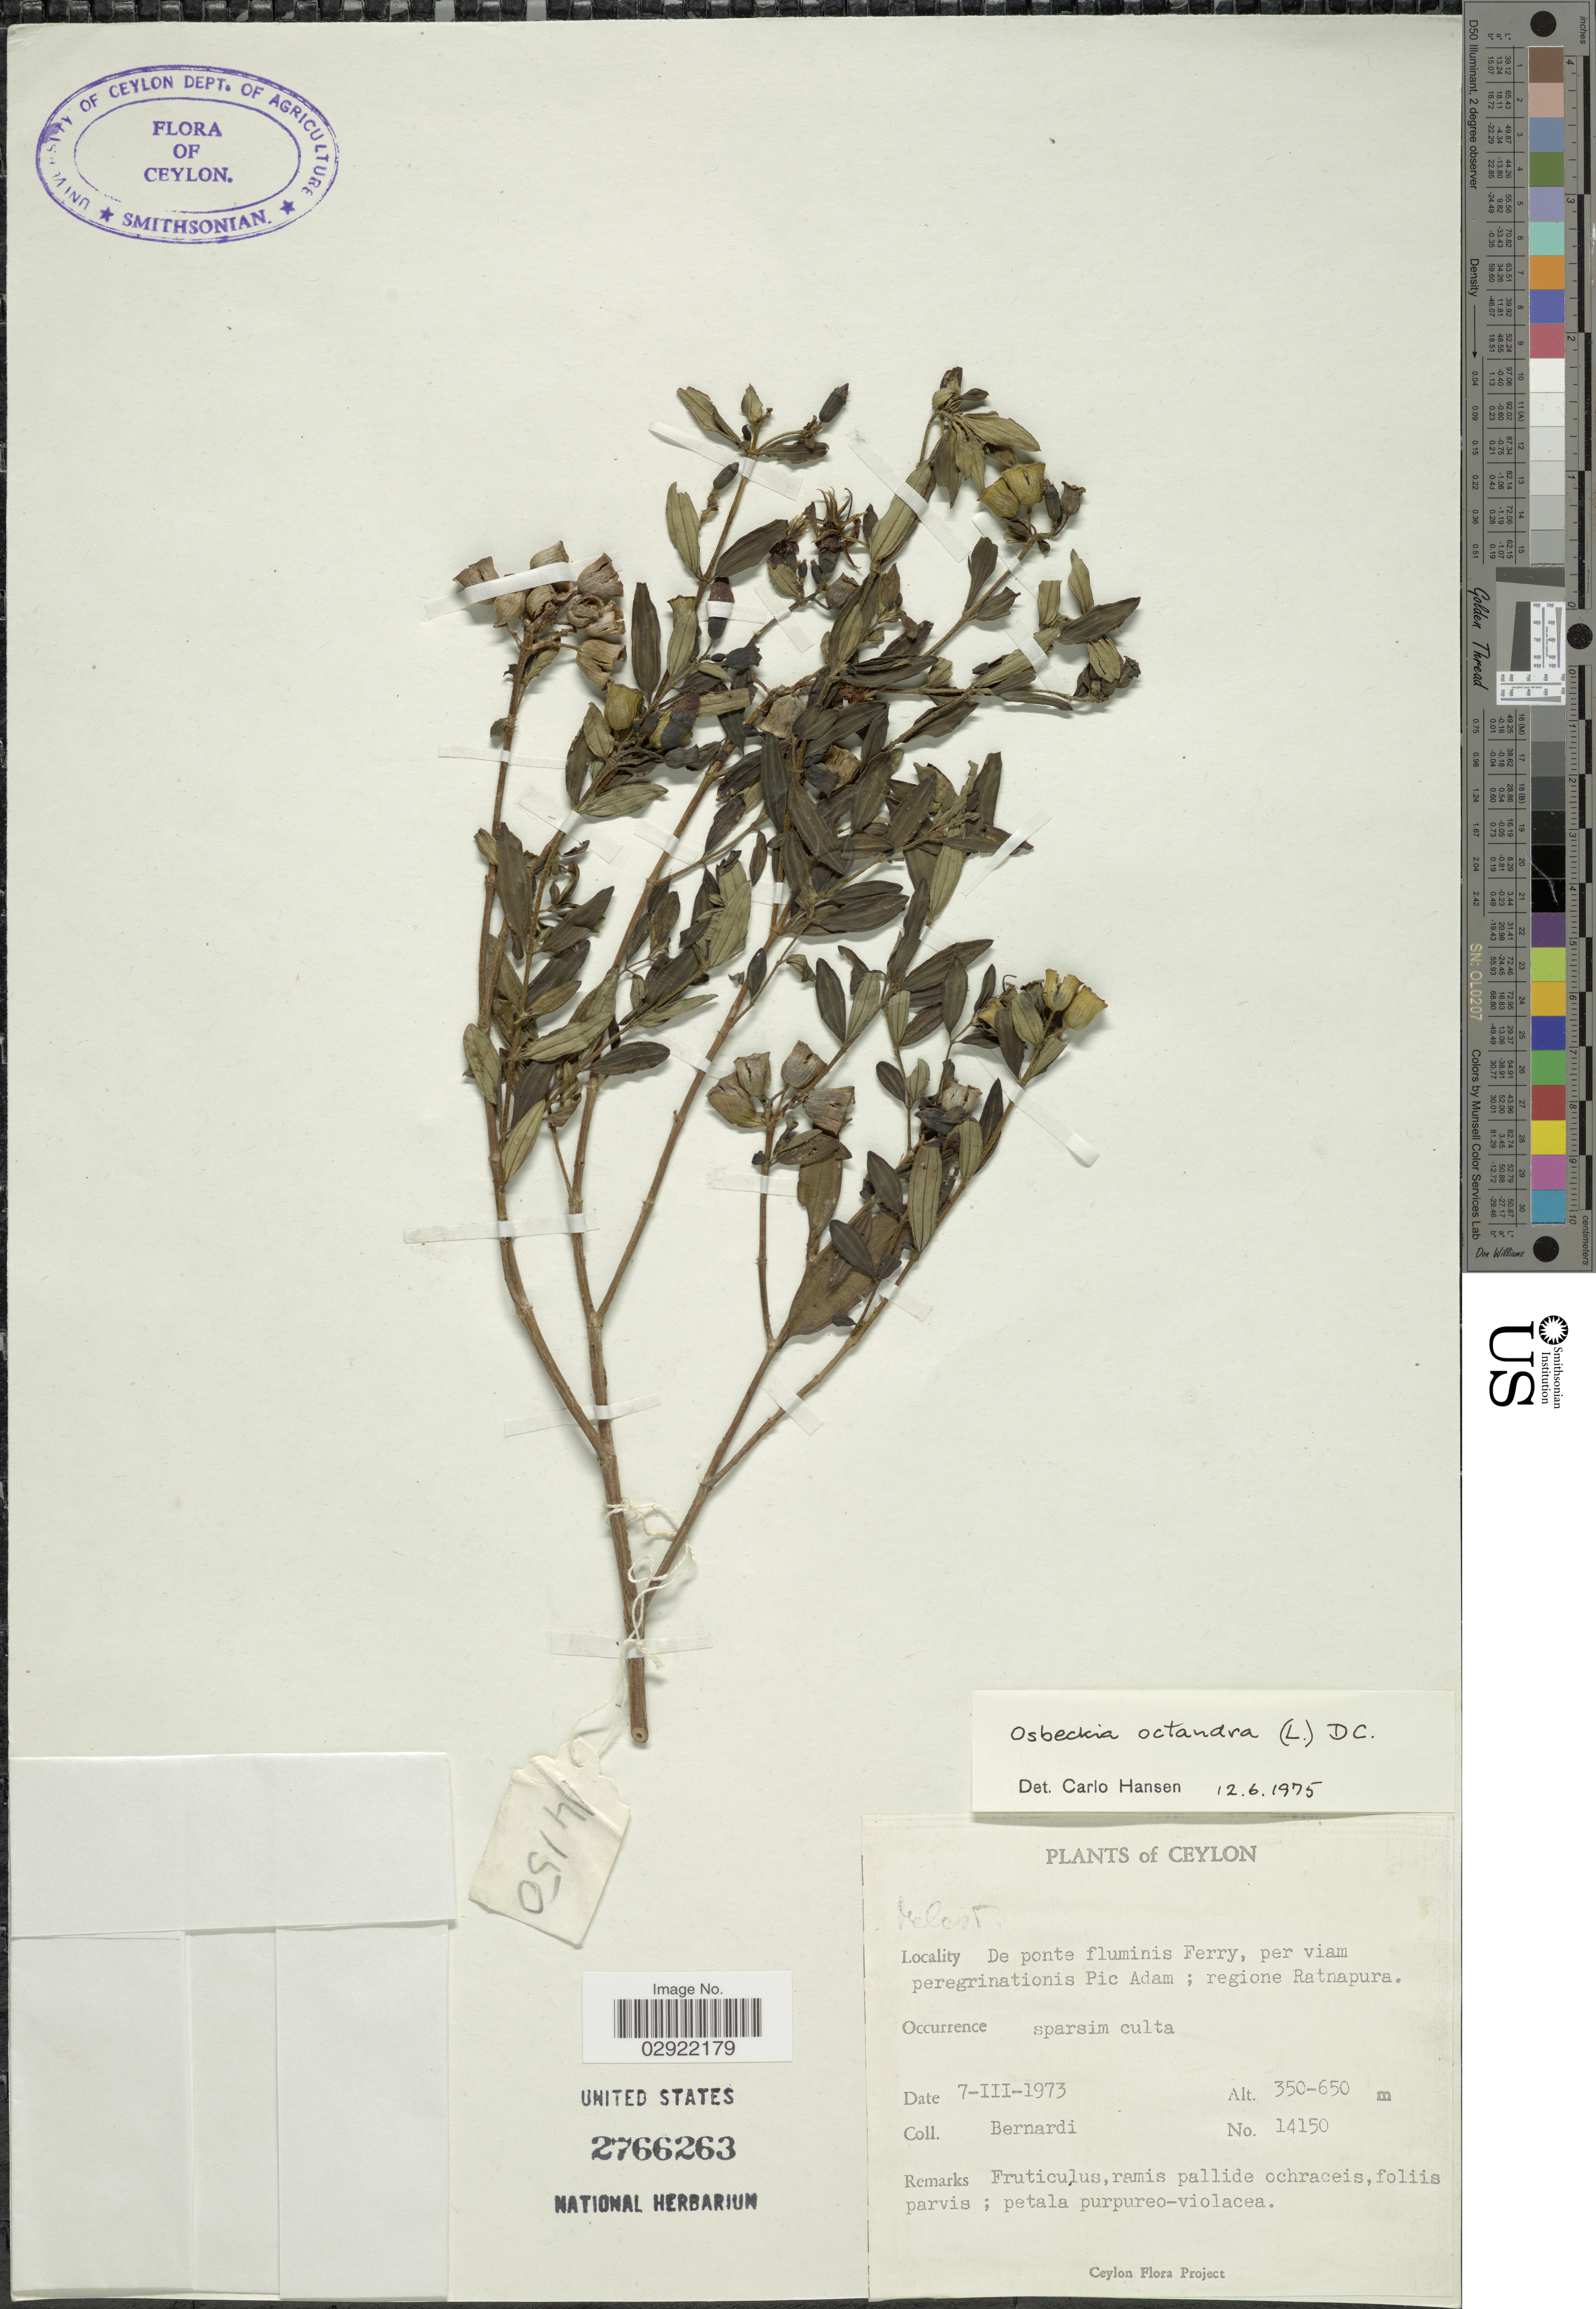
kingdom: Plantae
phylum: Tracheophyta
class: Magnoliopsida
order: Myrtales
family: Melastomataceae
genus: Osbeckia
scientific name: Osbeckia octandra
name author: DC.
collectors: Bernardi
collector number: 14150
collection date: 1973-03-07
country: Sri Lanka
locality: Ceylon. De ponte fluminis Ferry, per viam peregrinationis Pic Adam; regione Ratnapura.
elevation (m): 350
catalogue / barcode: US 2766263